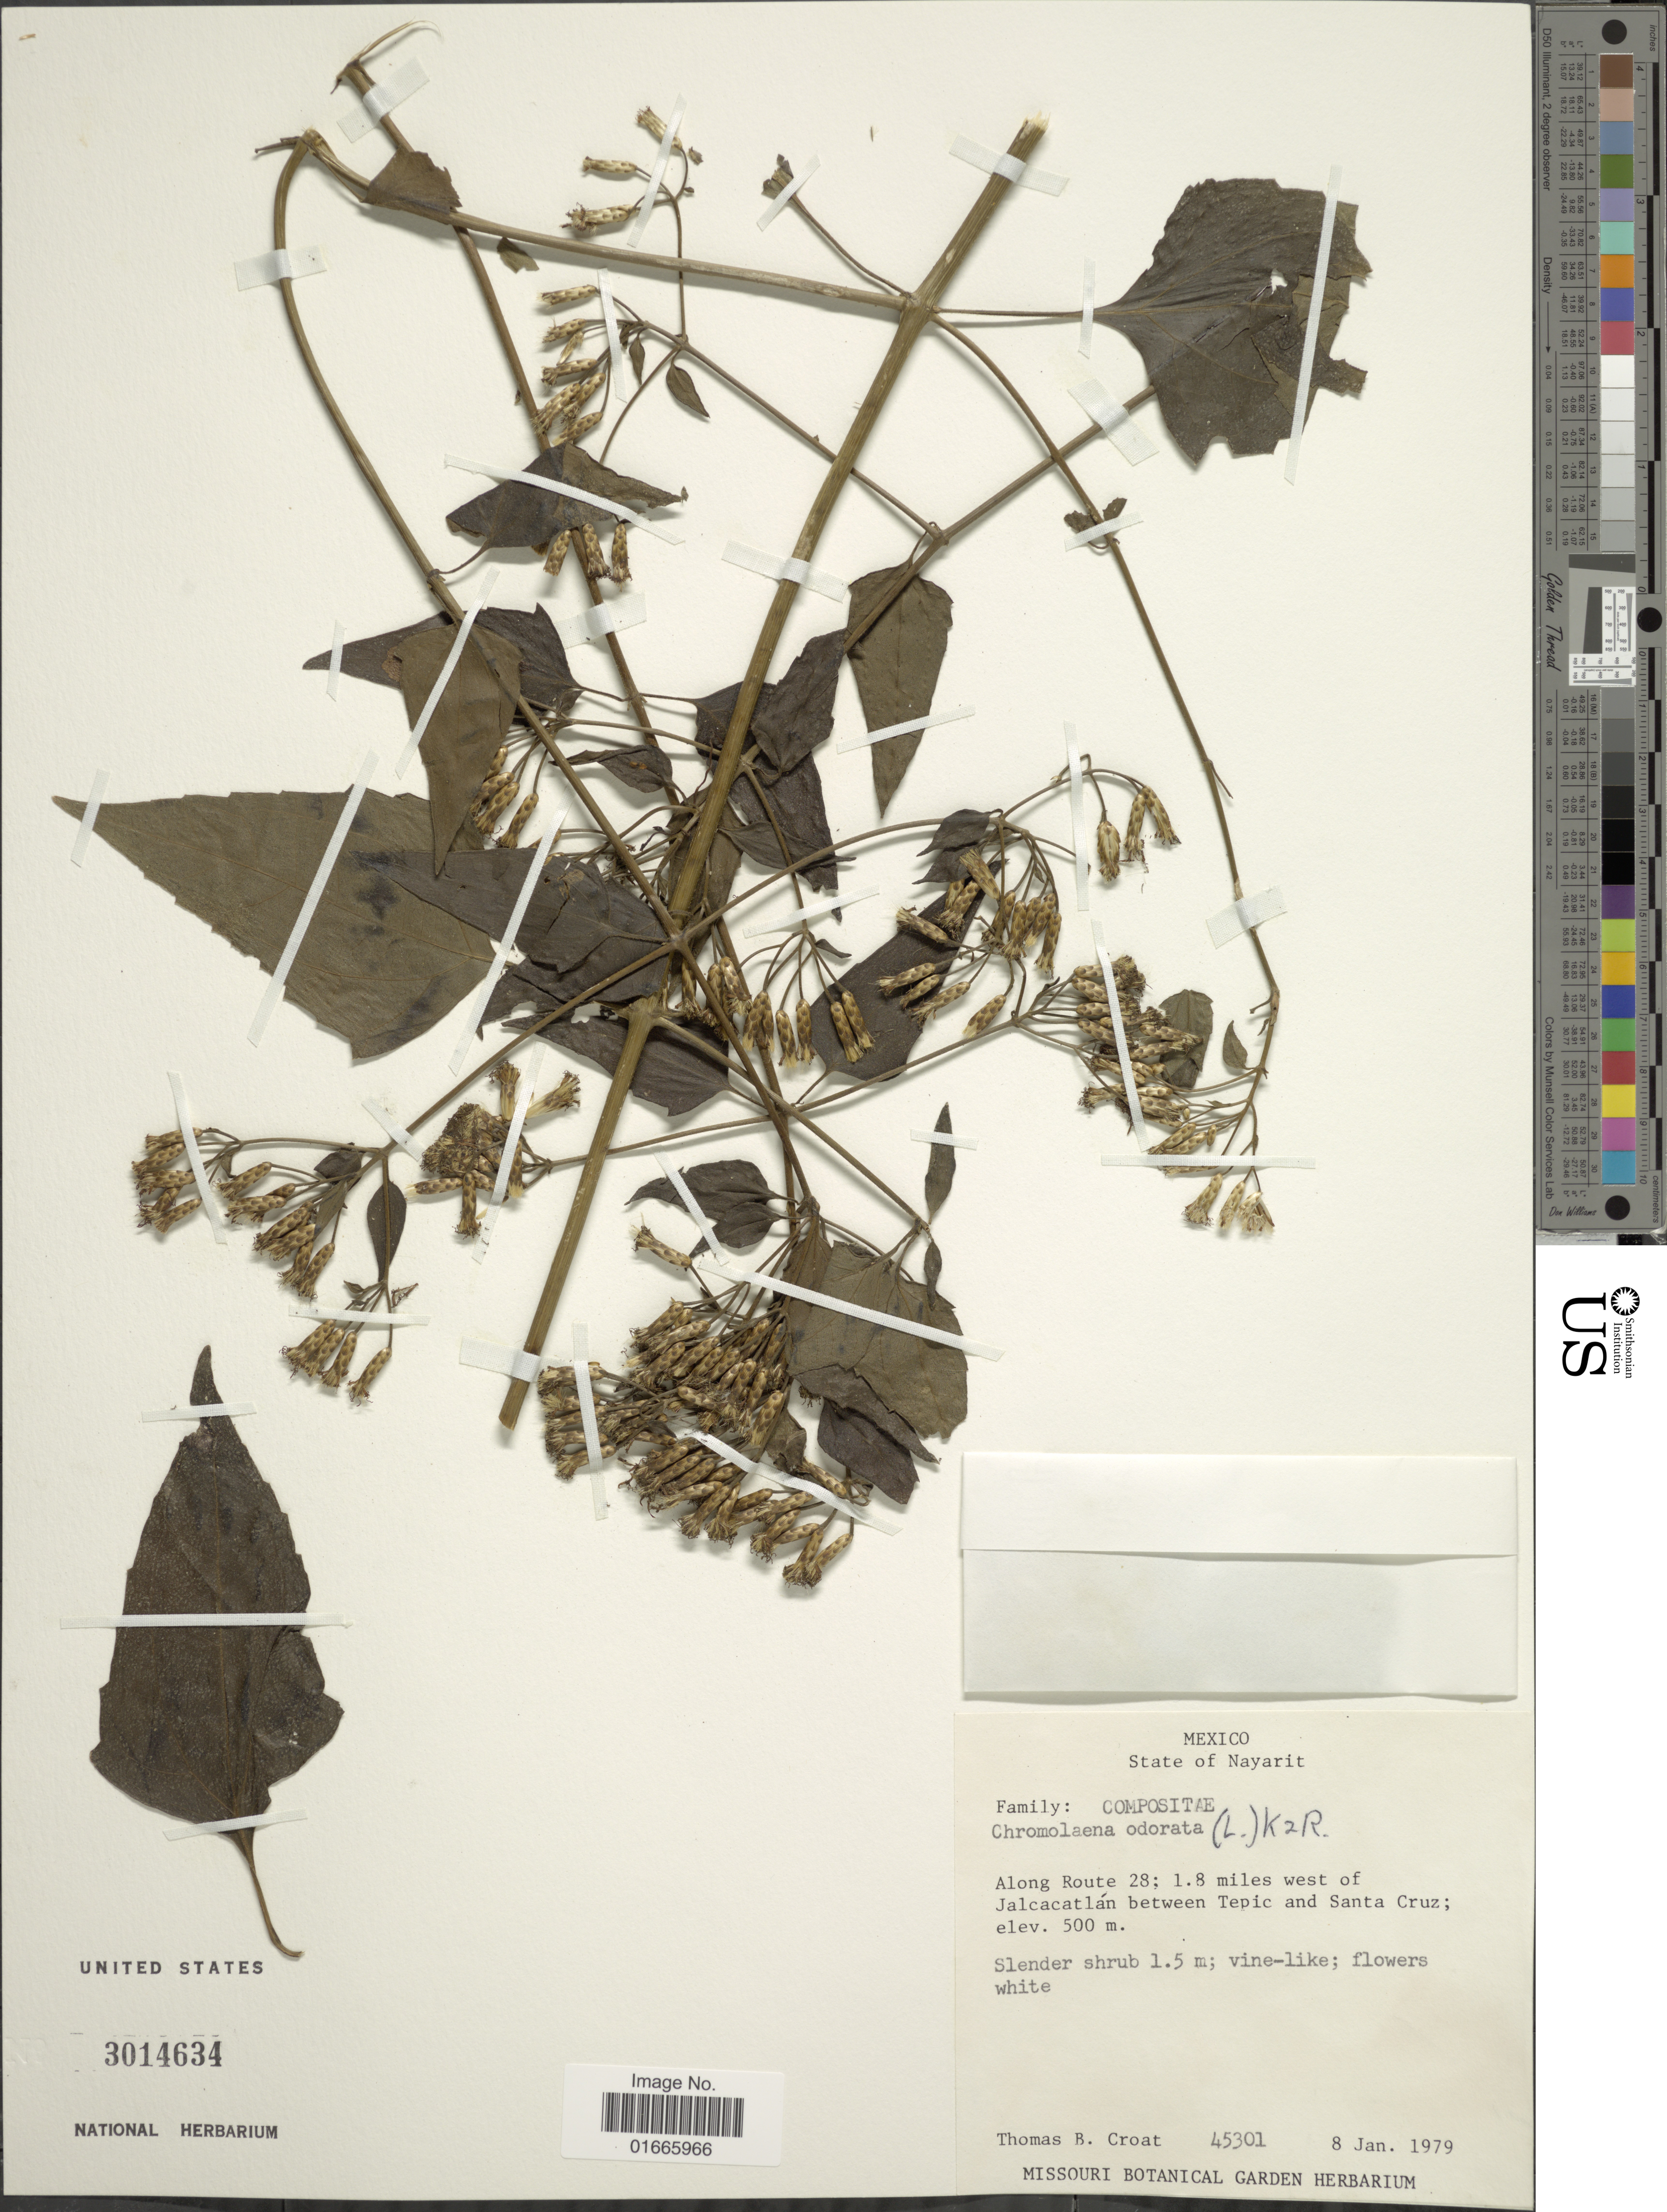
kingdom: Plantae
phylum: Tracheophyta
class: Magnoliopsida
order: Asterales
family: Asteraceae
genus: Chromolaena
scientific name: Chromolaena odorata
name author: (L.) R.M. King & H. Rob.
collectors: T. B. Croat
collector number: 45301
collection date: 1979-01-08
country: Mexico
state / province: Nayarit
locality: Along route 28; 1.8 miles west of Jalcacatlan between Tepic and Santa Cruz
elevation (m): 500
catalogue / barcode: US 3014634